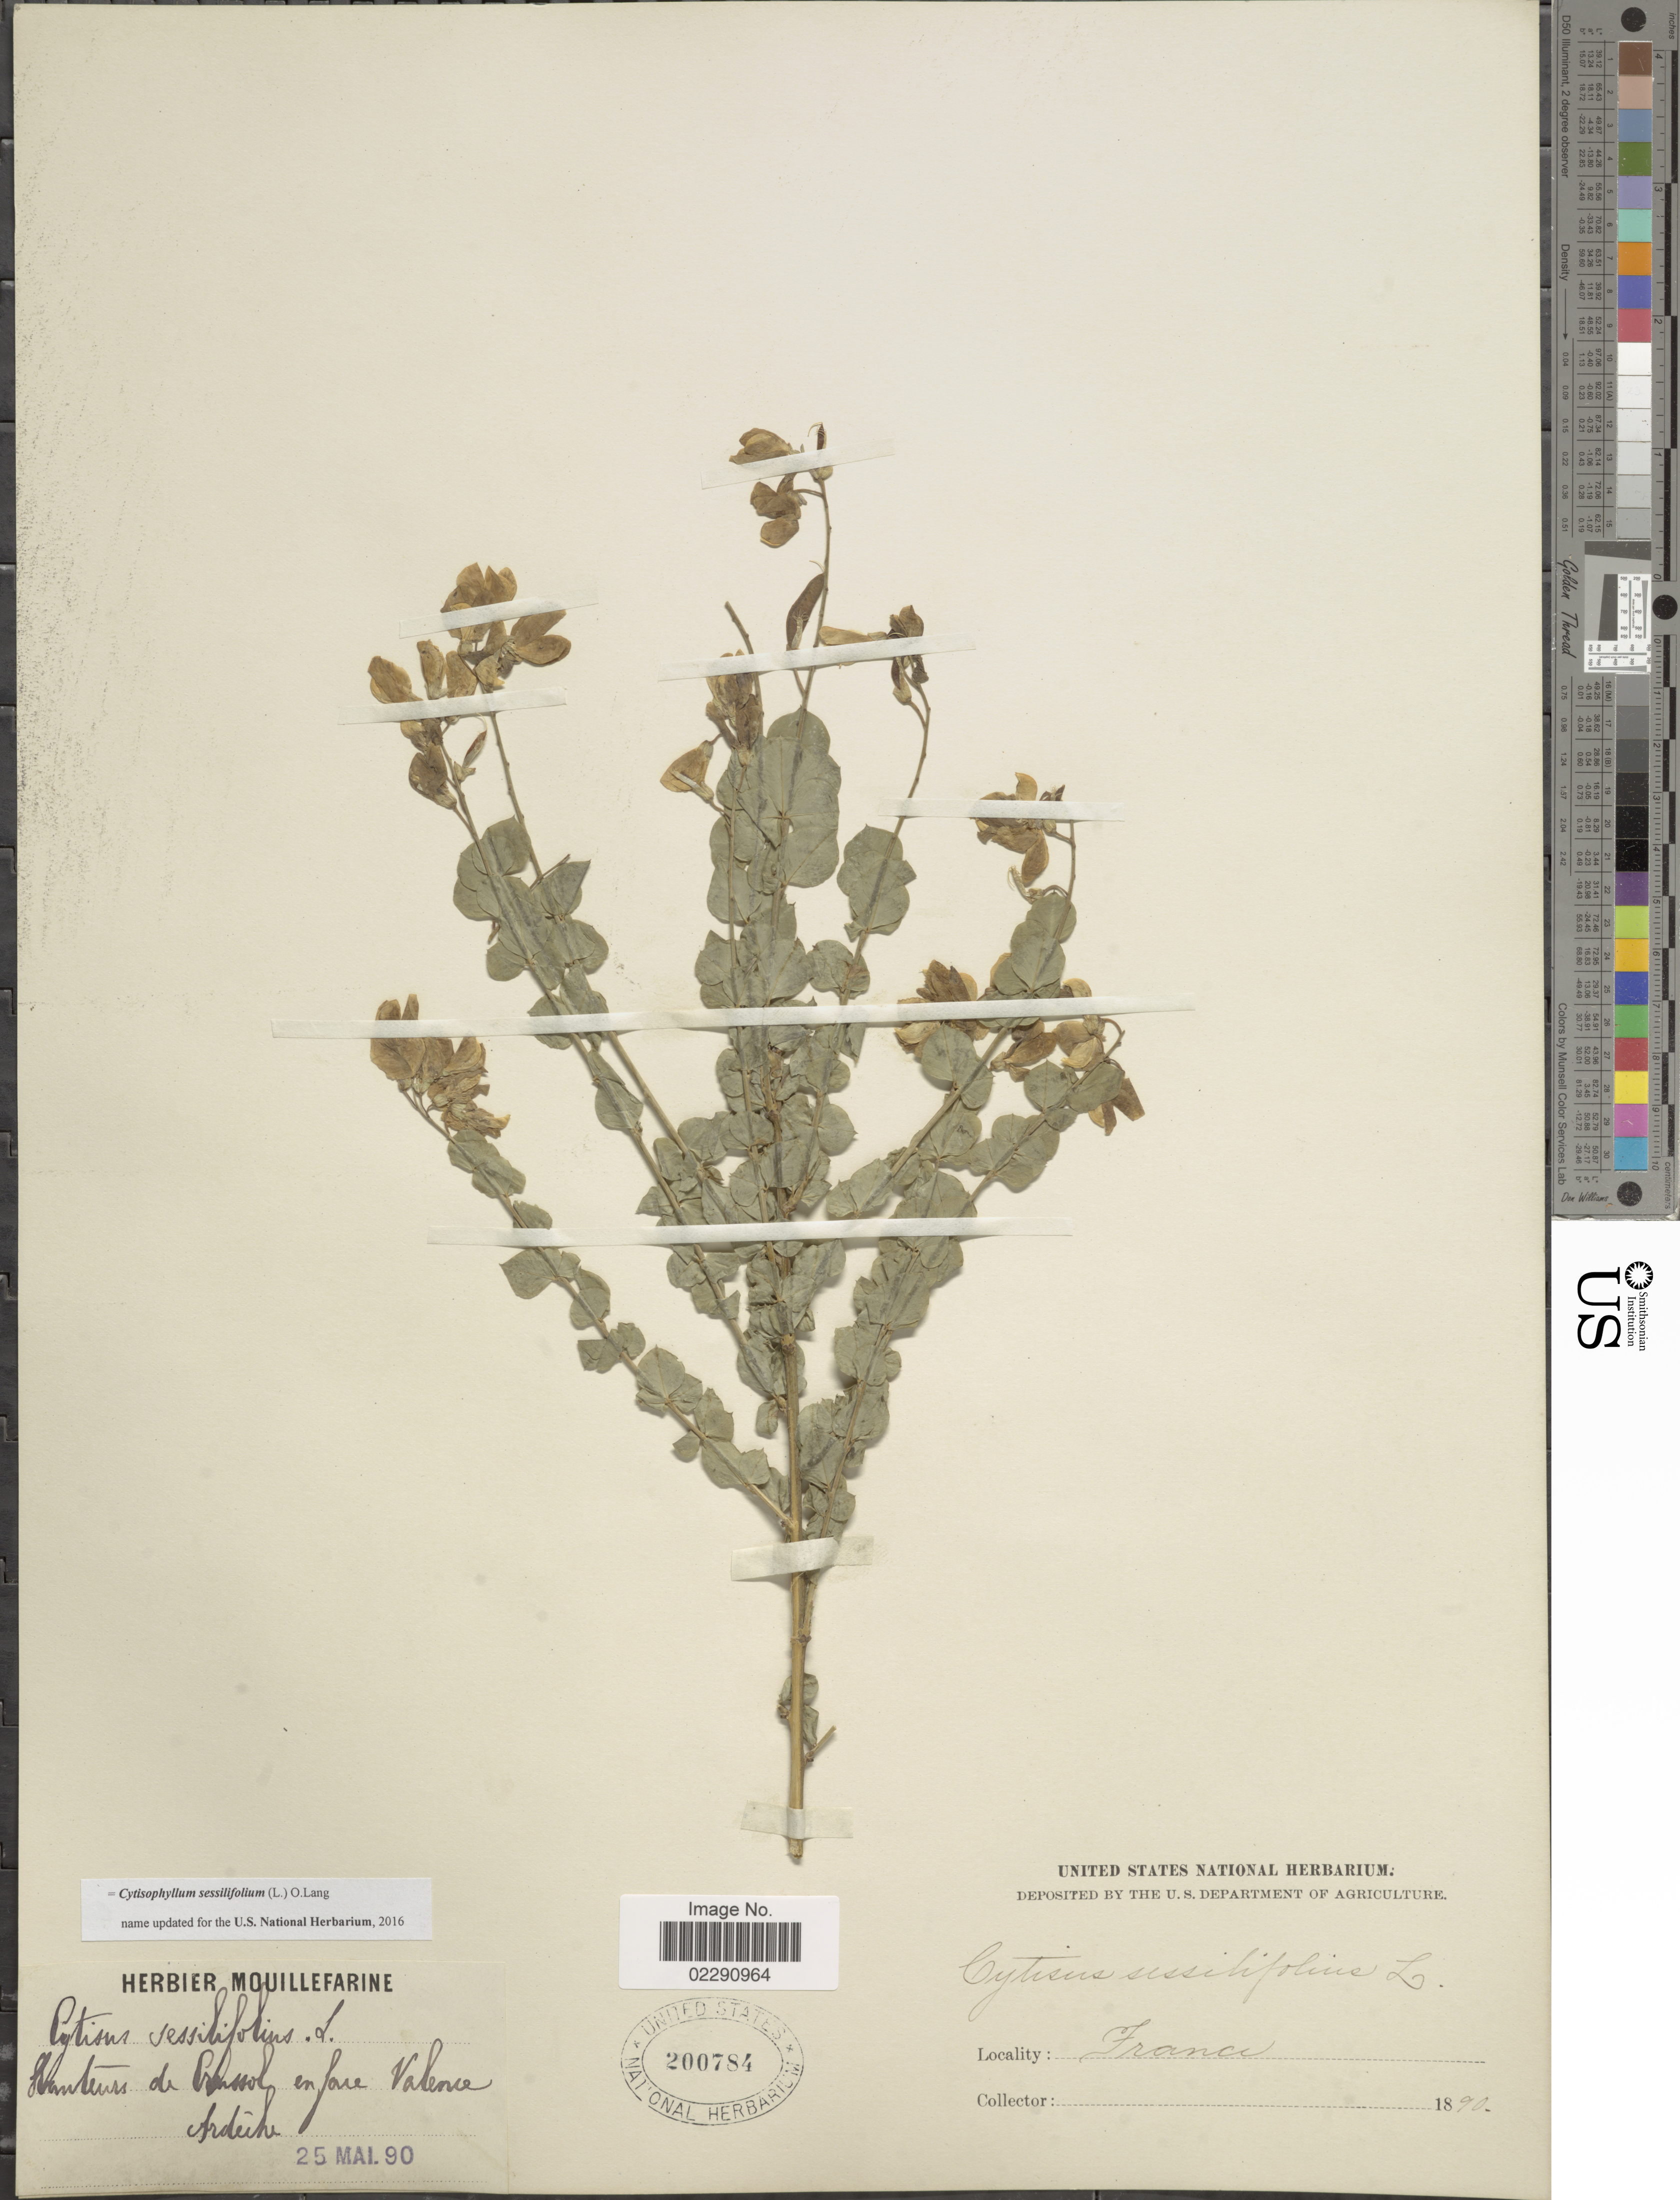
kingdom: Plantae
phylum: Tracheophyta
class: Magnoliopsida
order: Fabales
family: Fabaceae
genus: Cytisophyllum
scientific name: Cytisophyllum sessilifolium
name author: Láng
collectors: ex herb. Mouillefarine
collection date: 1890-05-25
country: France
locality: Hauteurs de Pr [illegible text]ssol enfare Valence, Ardeihe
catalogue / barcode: US 200784